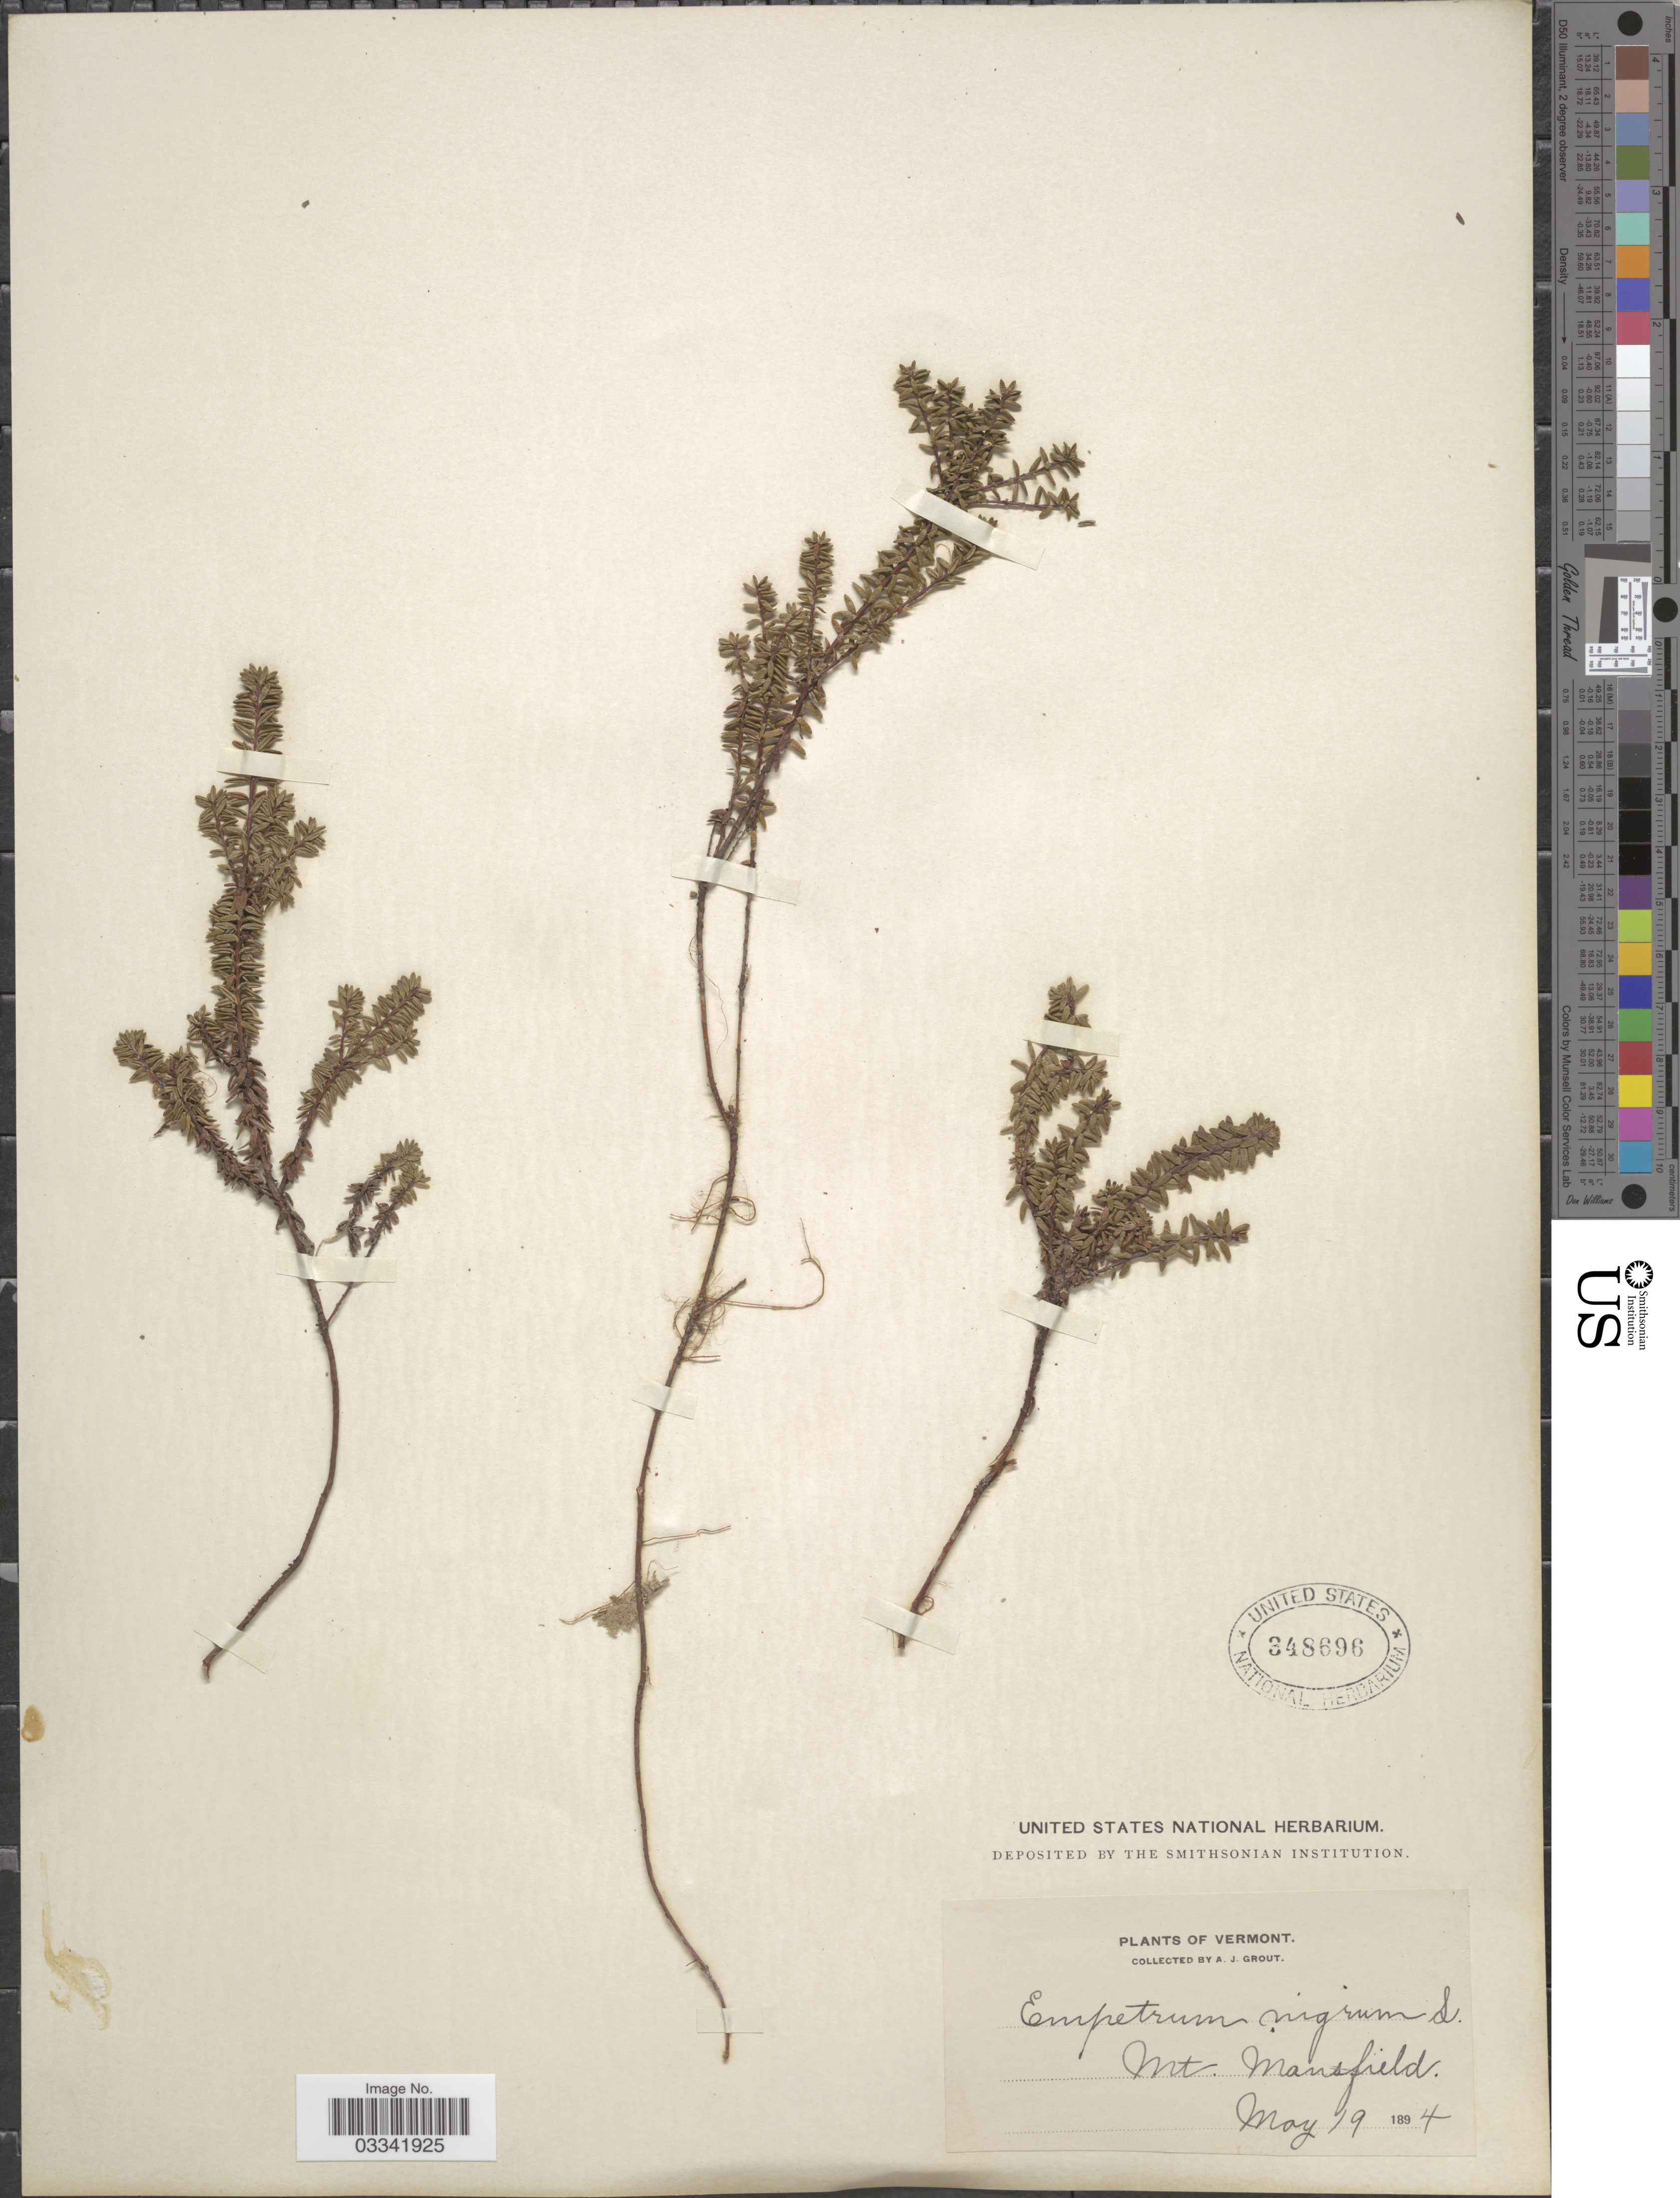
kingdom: Plantae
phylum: Tracheophyta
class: Magnoliopsida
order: Ericales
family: Ericaceae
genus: Empetrum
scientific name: Empetrum nigrum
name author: L.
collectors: A. J. Grout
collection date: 1894-05-19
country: United States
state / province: Vermont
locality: Mt. Mansfield.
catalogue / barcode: US 348696